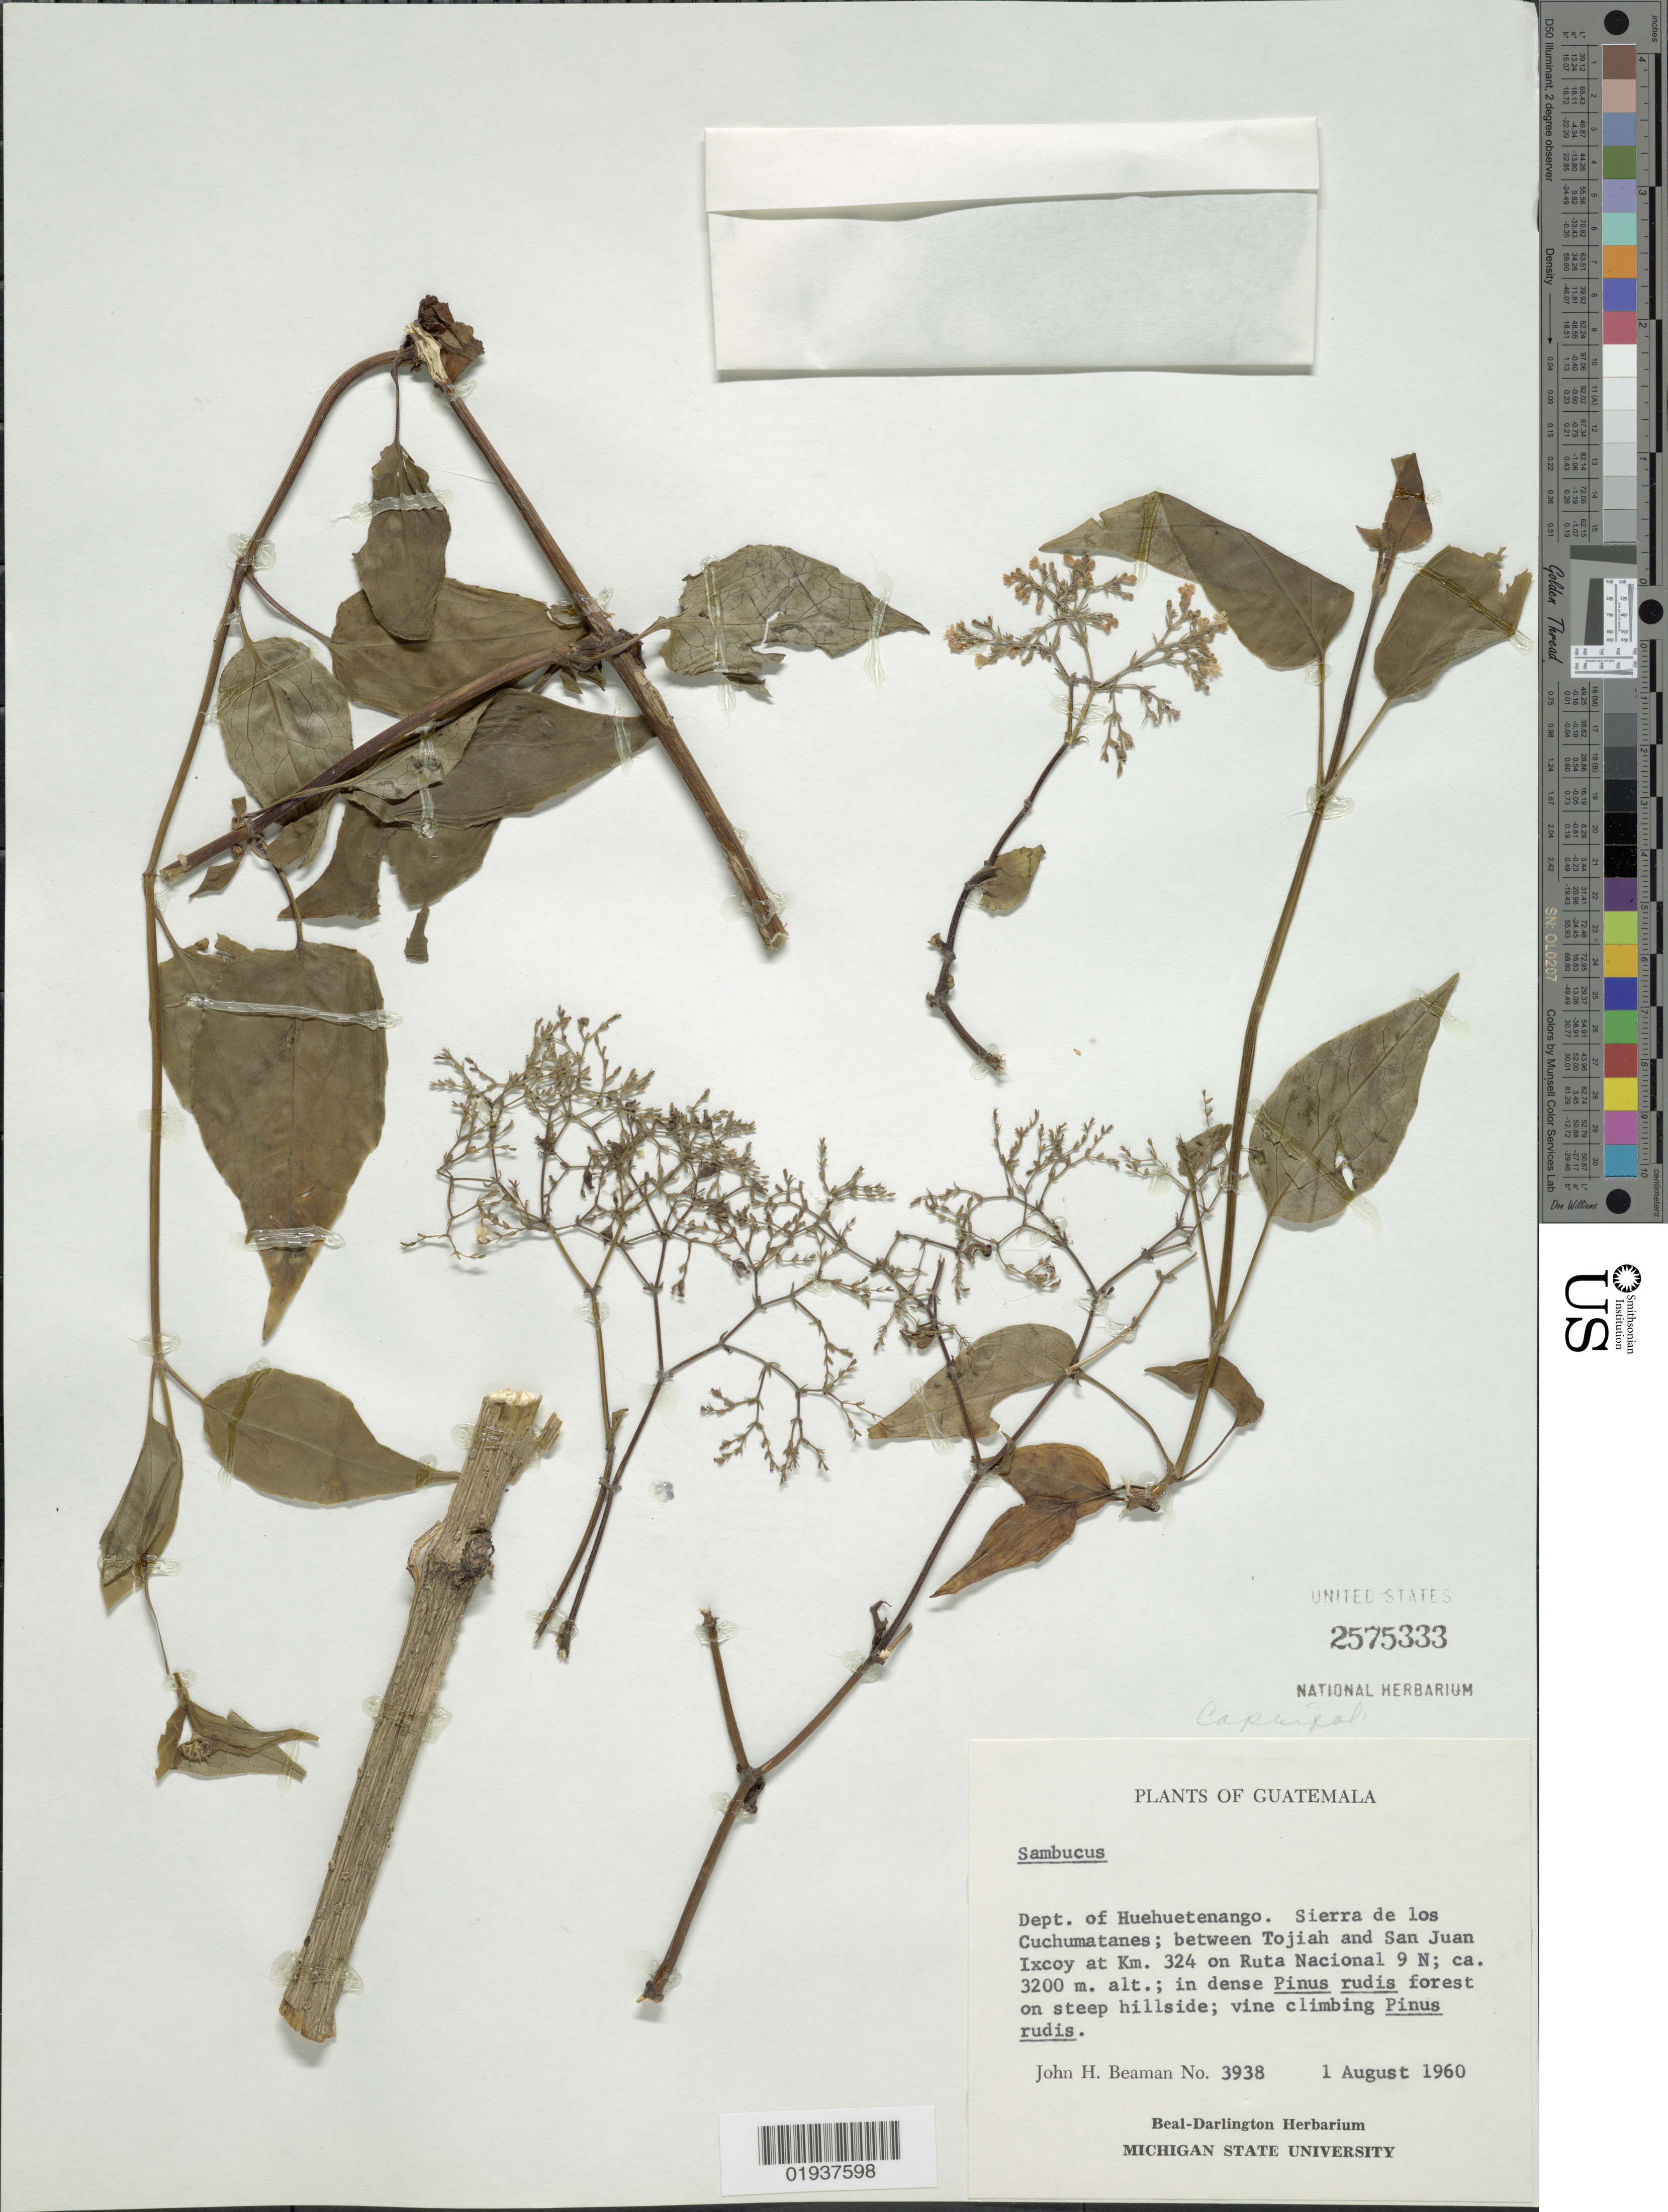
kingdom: Plantae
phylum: Tracheophyta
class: Magnoliopsida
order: Dipsacales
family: Viburnaceae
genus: Sambucus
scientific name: Sambucus sp.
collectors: J. H. Beaman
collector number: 3938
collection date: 1960-08-01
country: Guatemala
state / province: Huehuetenango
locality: Dept. of Huehuetenango, Sierra de los Cuchumatanes; between Tojiah and San Juan Ixcoy at Km. 324 on Ruta Nacional 9 N.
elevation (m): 3200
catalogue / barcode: US 2575333